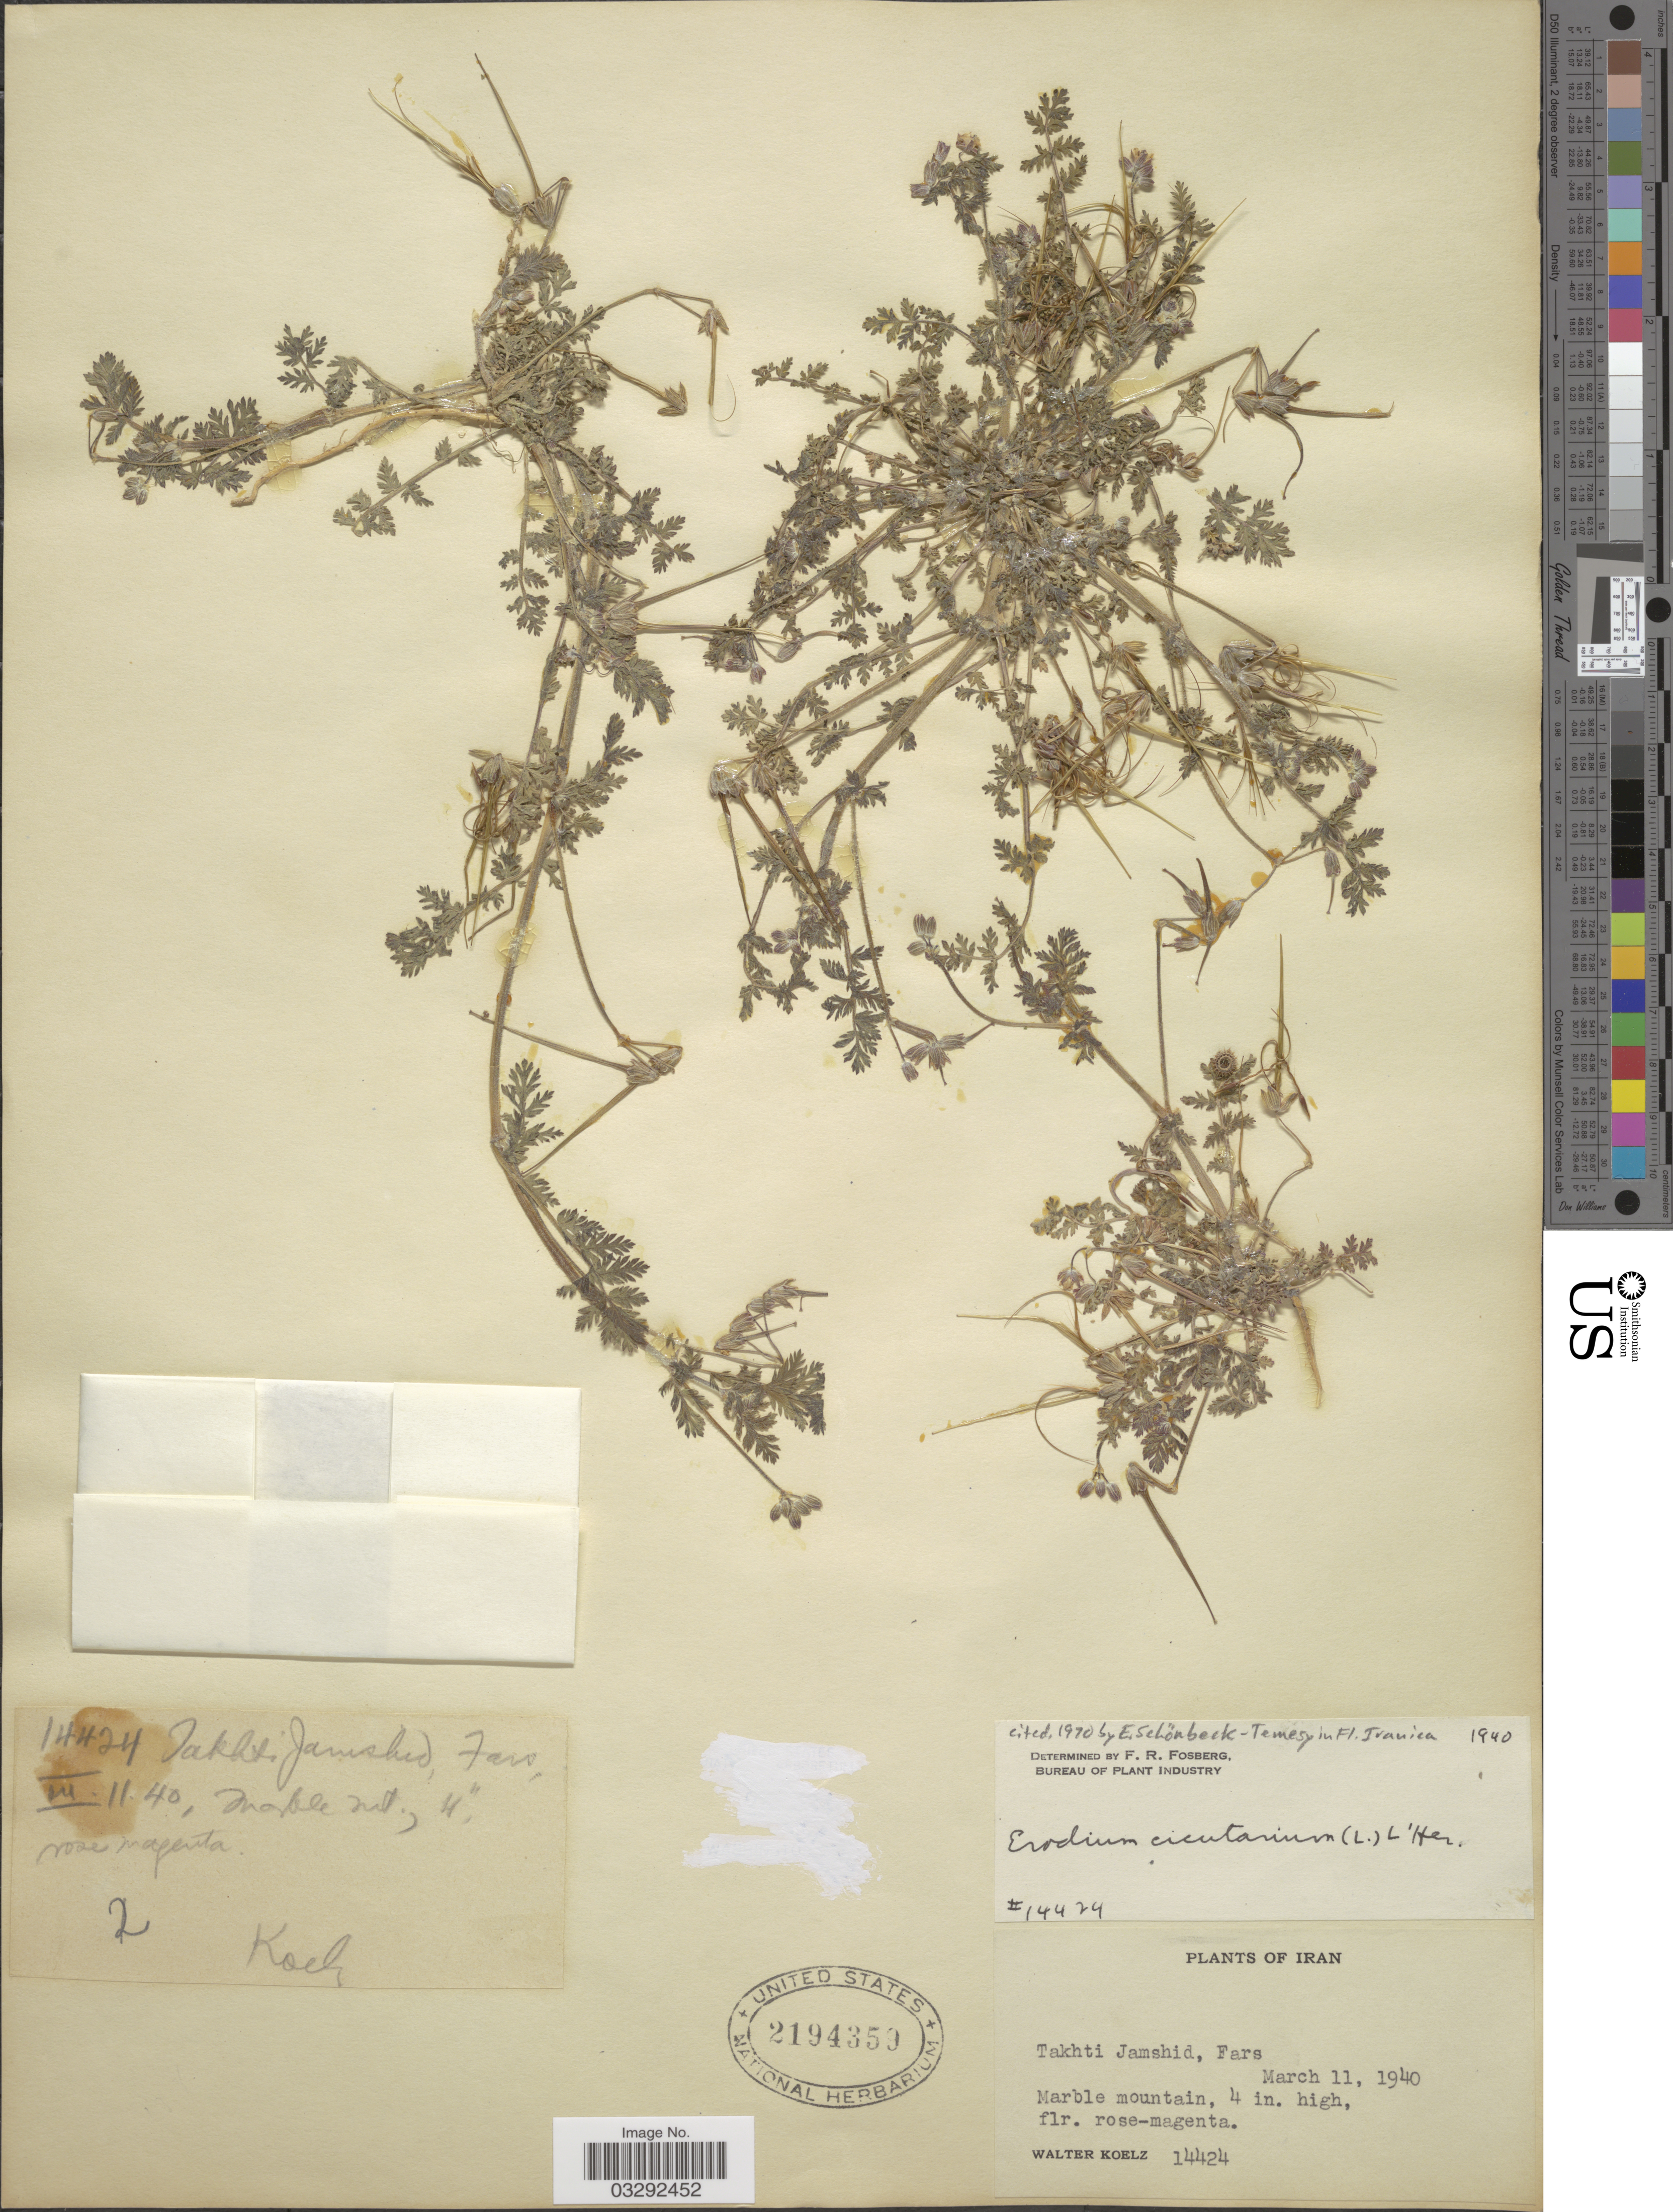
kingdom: Plantae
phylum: Tracheophyta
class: Magnoliopsida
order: Geraniales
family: Geraniaceae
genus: Erodium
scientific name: Erodium cicutarium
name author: (L.) L'Hér.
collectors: W. N. Koelz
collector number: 14424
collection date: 1940-03-11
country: Iran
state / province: Fars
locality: Takhti Jamshid.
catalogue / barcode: US 2194359